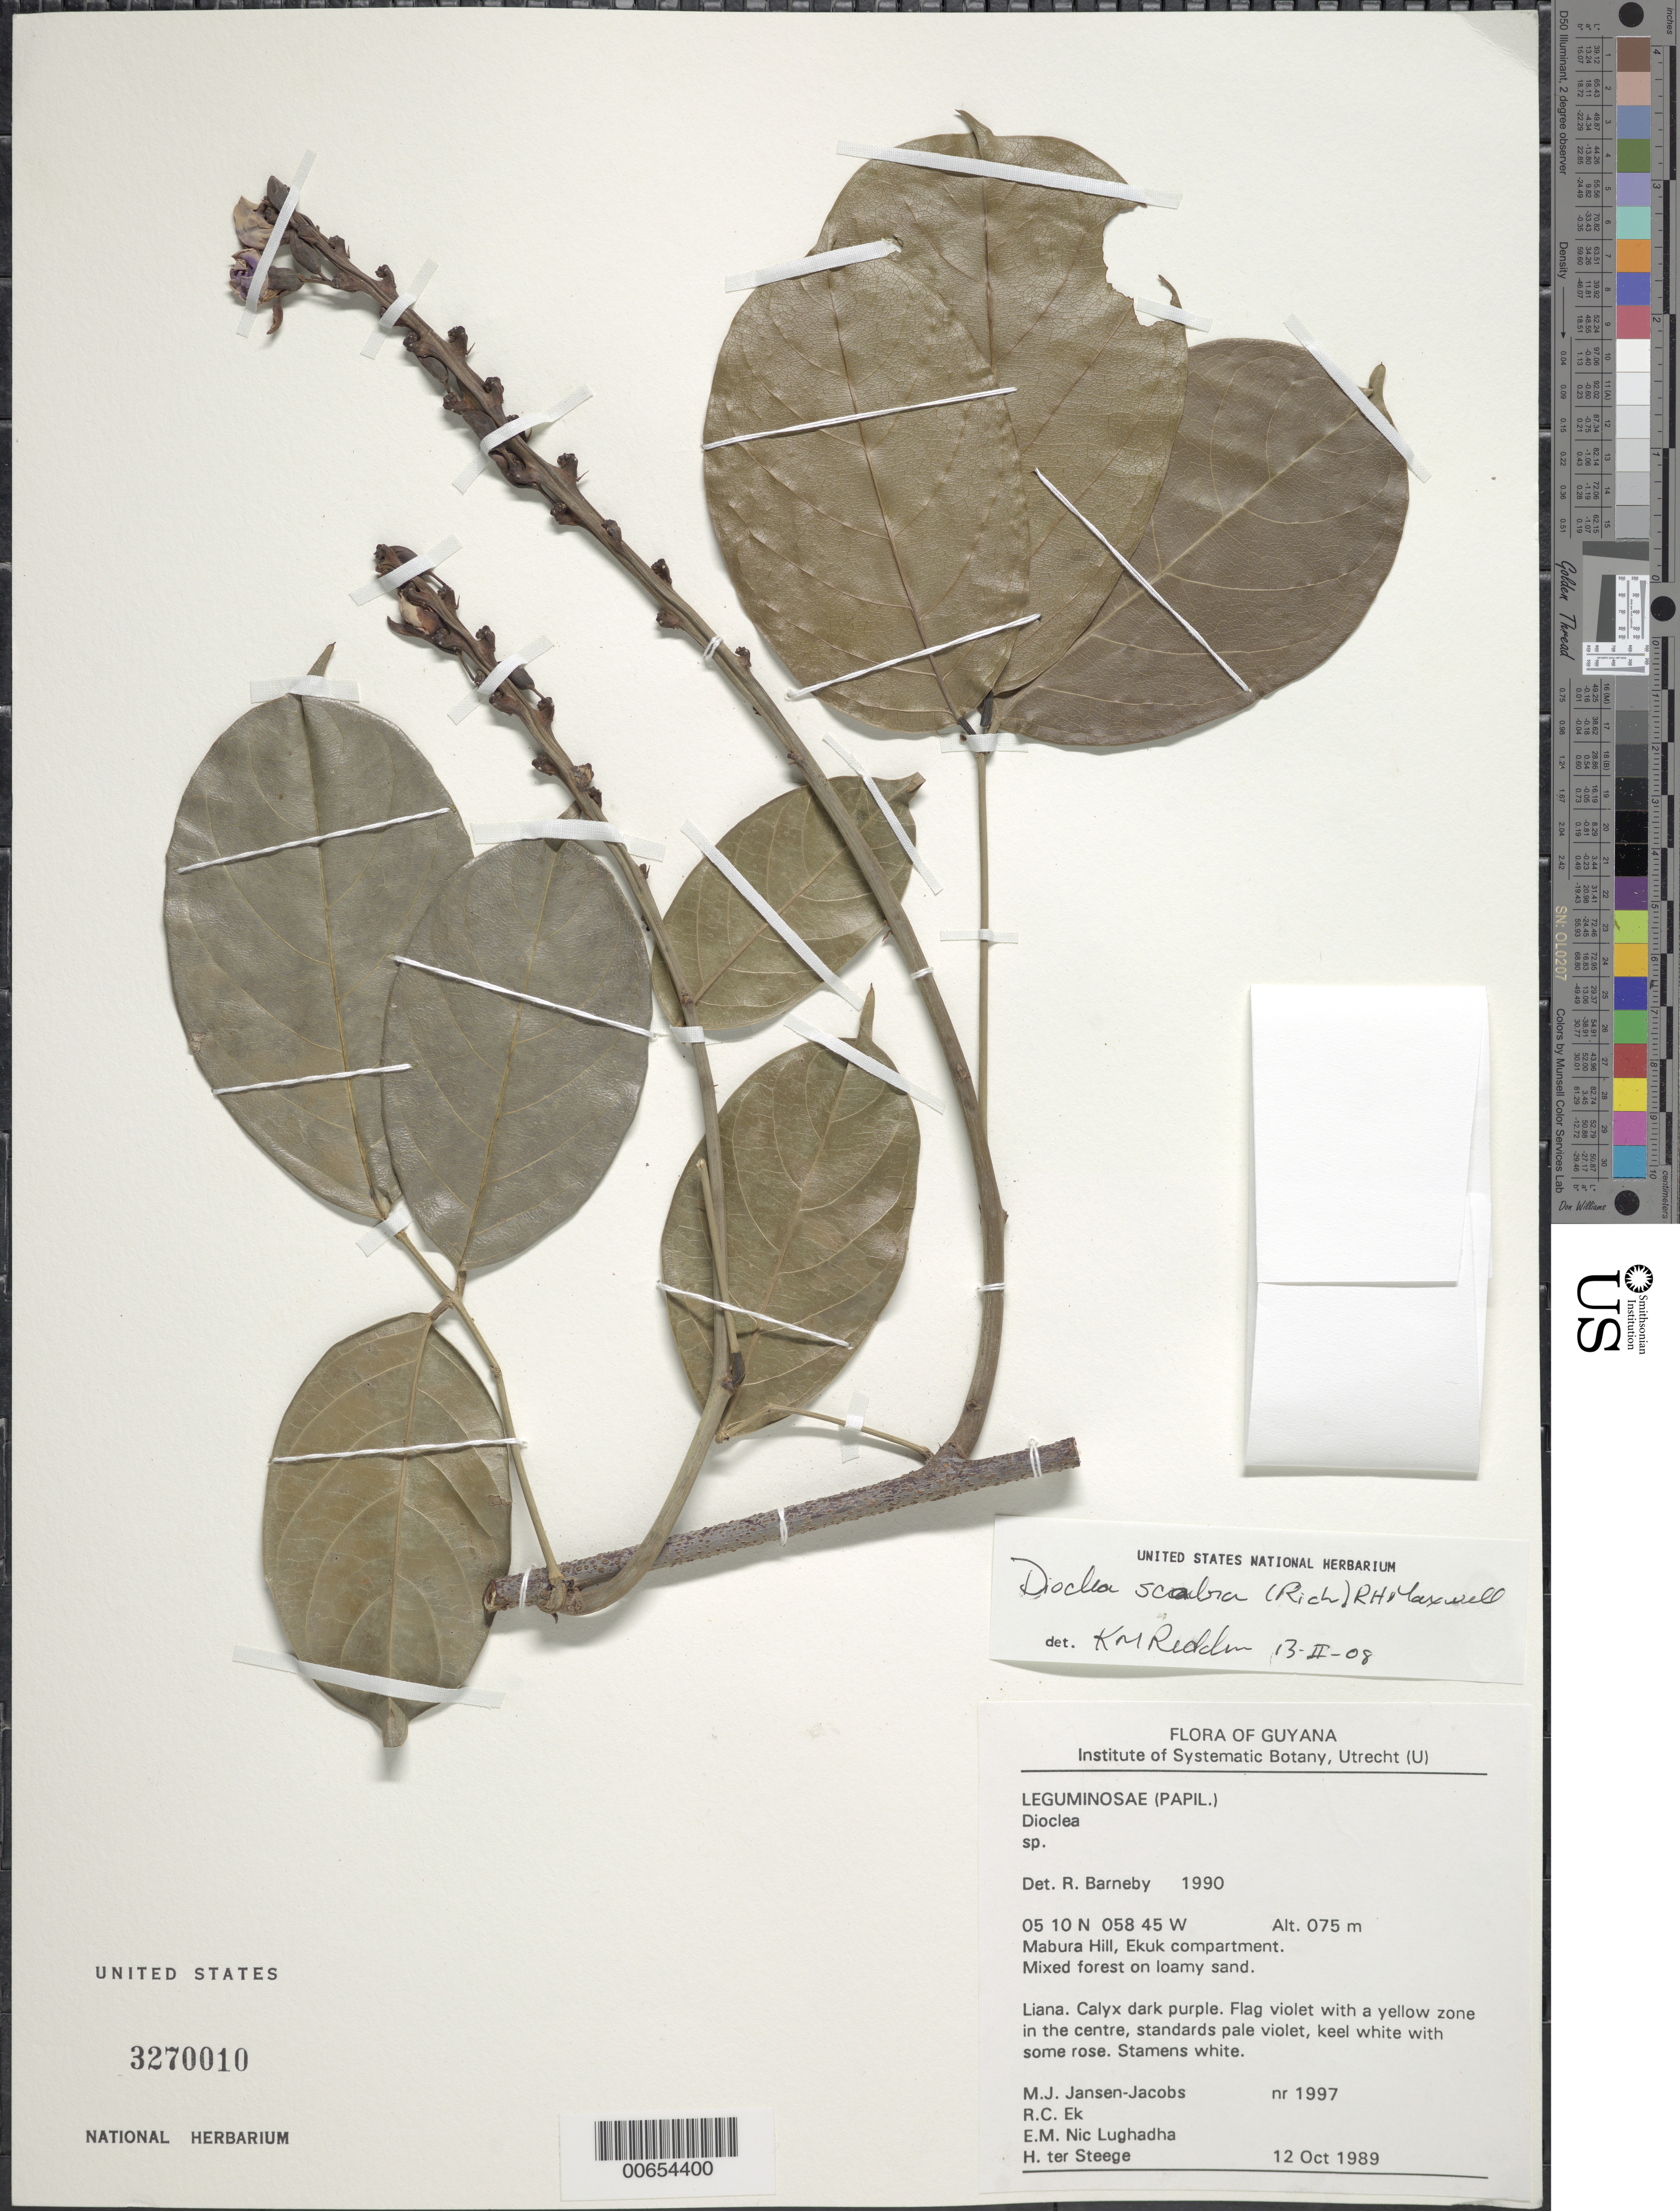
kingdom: Plantae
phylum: Tracheophyta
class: Magnoliopsida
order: Fabales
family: Fabaceae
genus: Macropsychanthus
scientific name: Macropsychanthus scaber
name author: (Rich.) L.P. Queiroz & Snak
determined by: Strong, Mark T., (BOT), Smithsonian Institution - National Museum of Natural History (UNITED STATES)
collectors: M. J. Jansen-Jacobs, R. C. Ek, E. Nic Lughadha & H. ter Steege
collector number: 1997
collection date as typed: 12-Oct-89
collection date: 1989-10-12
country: Guyana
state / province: U. Demerara-Berbice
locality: Mabura Hill, Ekuk compartment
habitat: Mixed forest on loamy sand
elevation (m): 75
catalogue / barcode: US 3270010